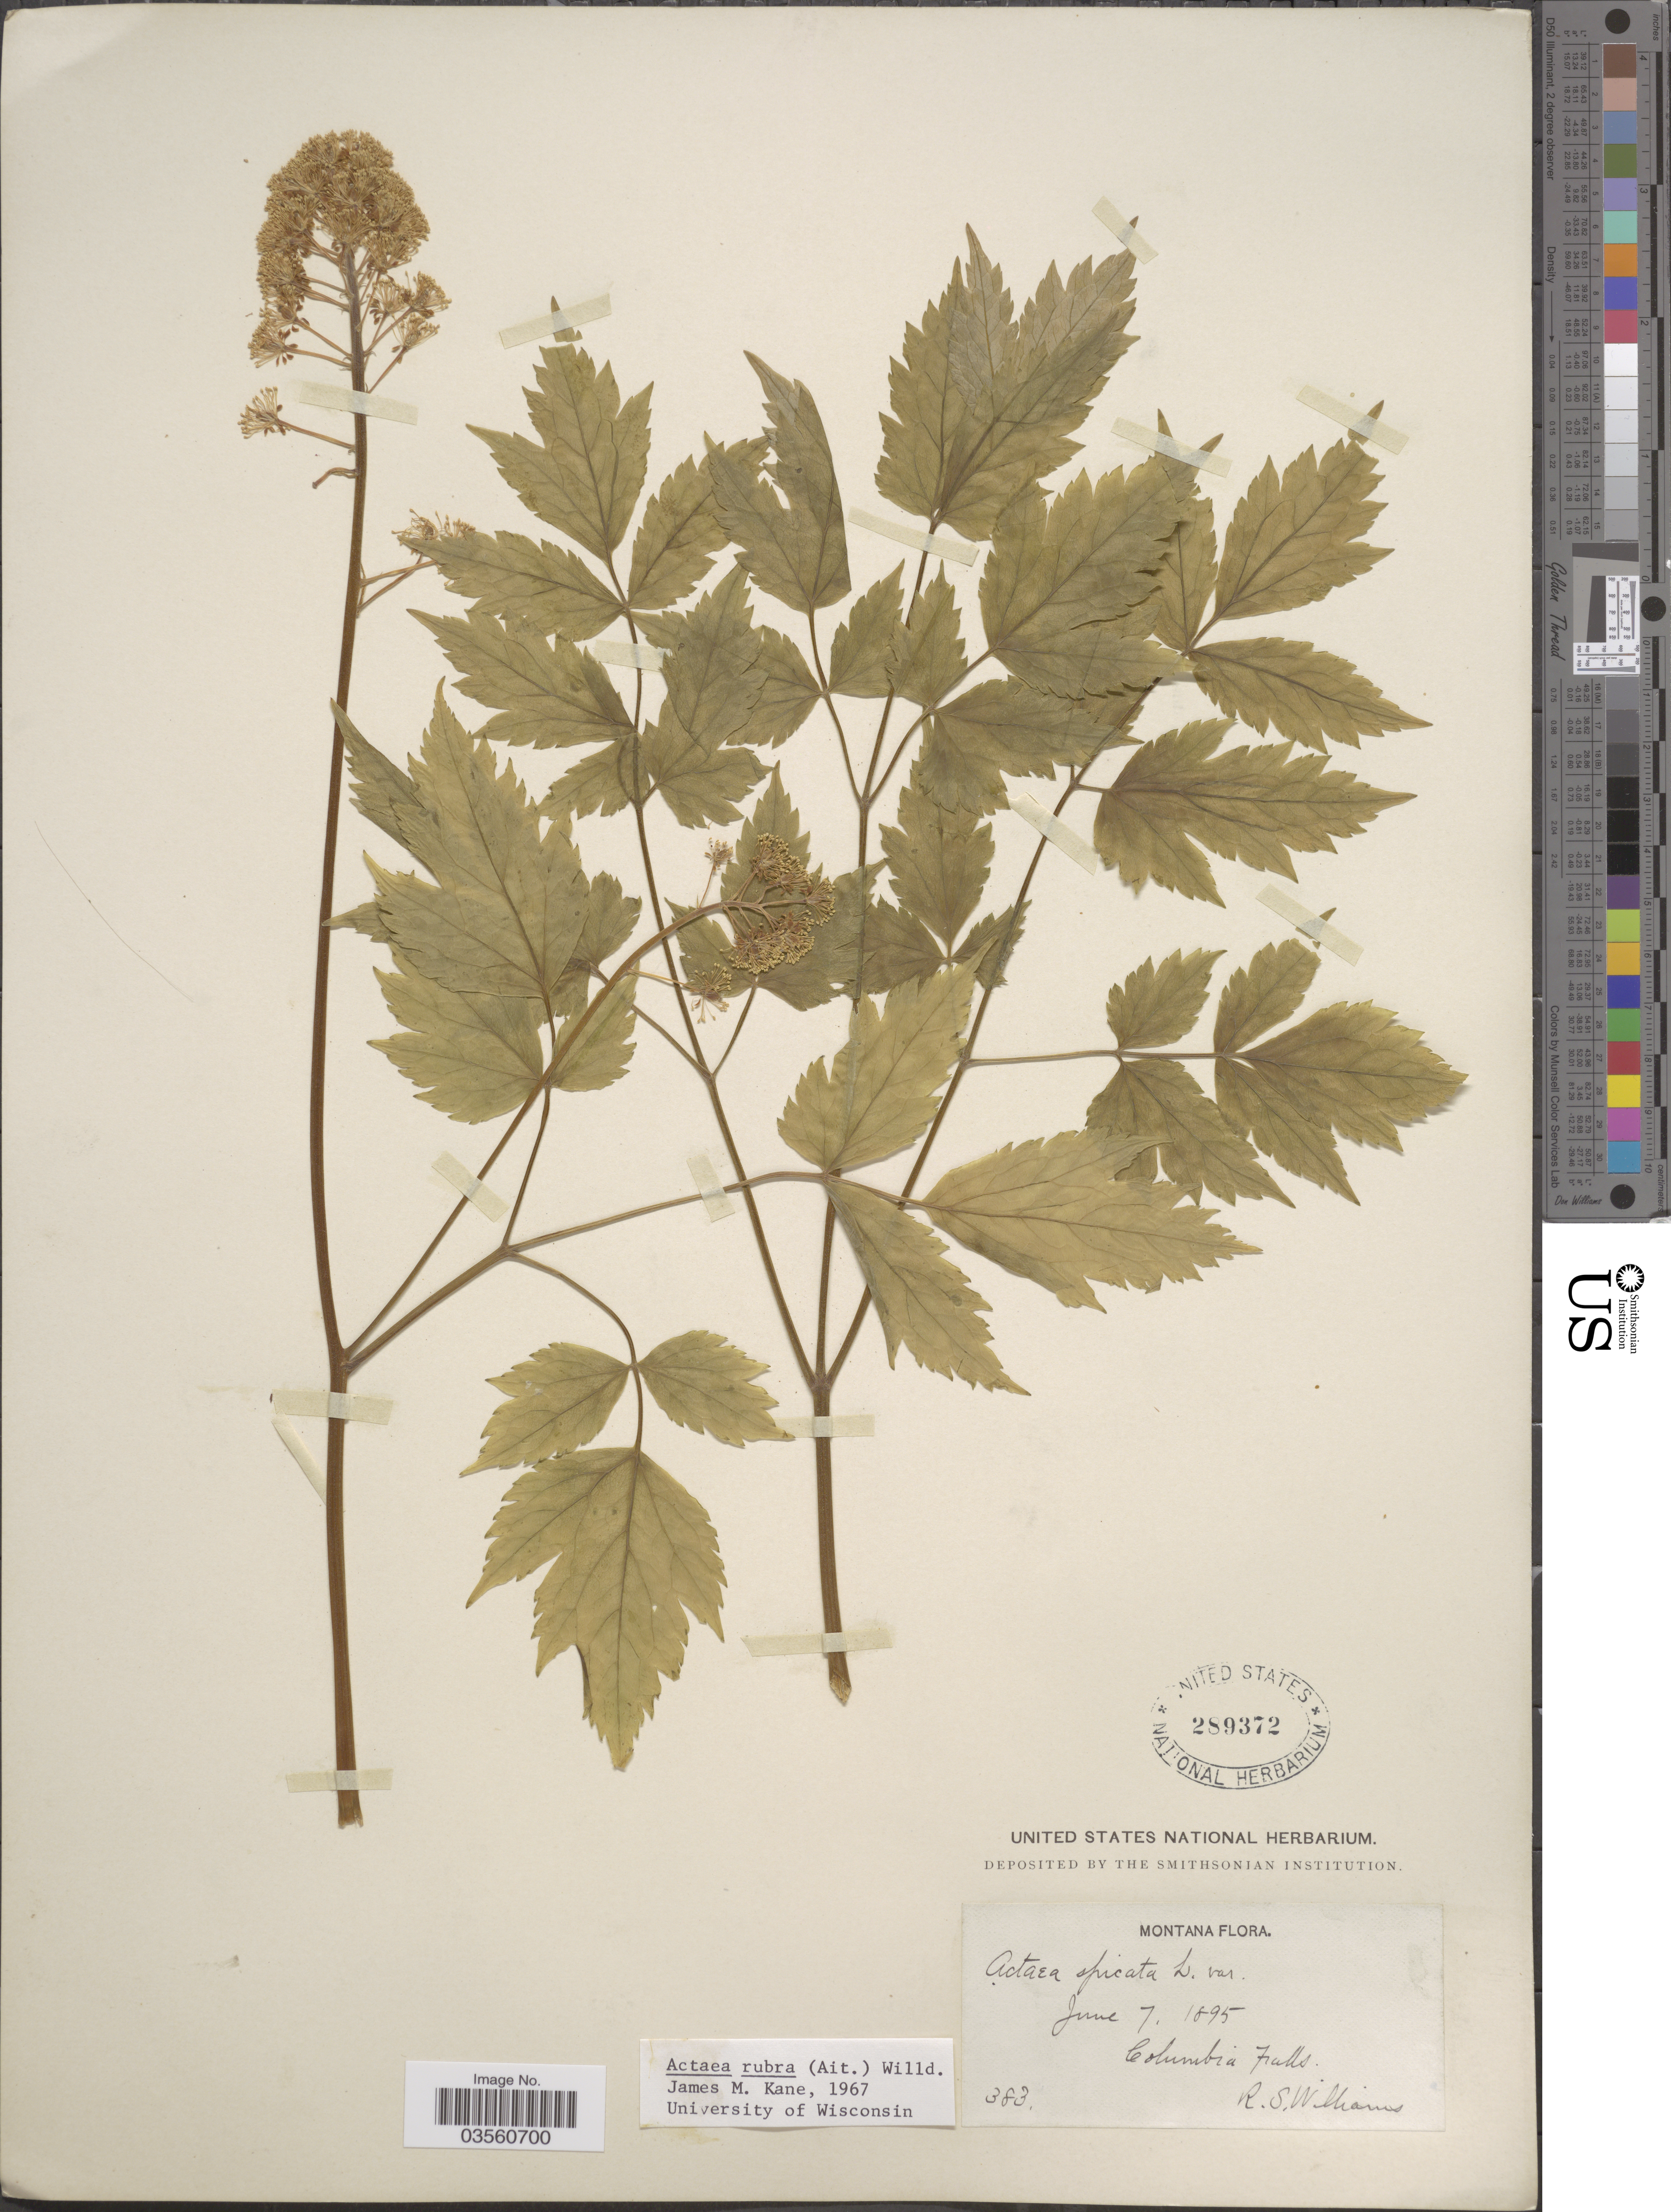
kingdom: Plantae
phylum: Tracheophyta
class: Magnoliopsida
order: Ranunculales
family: Ranunculaceae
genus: Actaea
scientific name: Actaea rubra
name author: (Aiton) Willd.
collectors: R. S. Williams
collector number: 383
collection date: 1895-06-07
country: United States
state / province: Montana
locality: Columbia Falls.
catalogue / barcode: US 289372